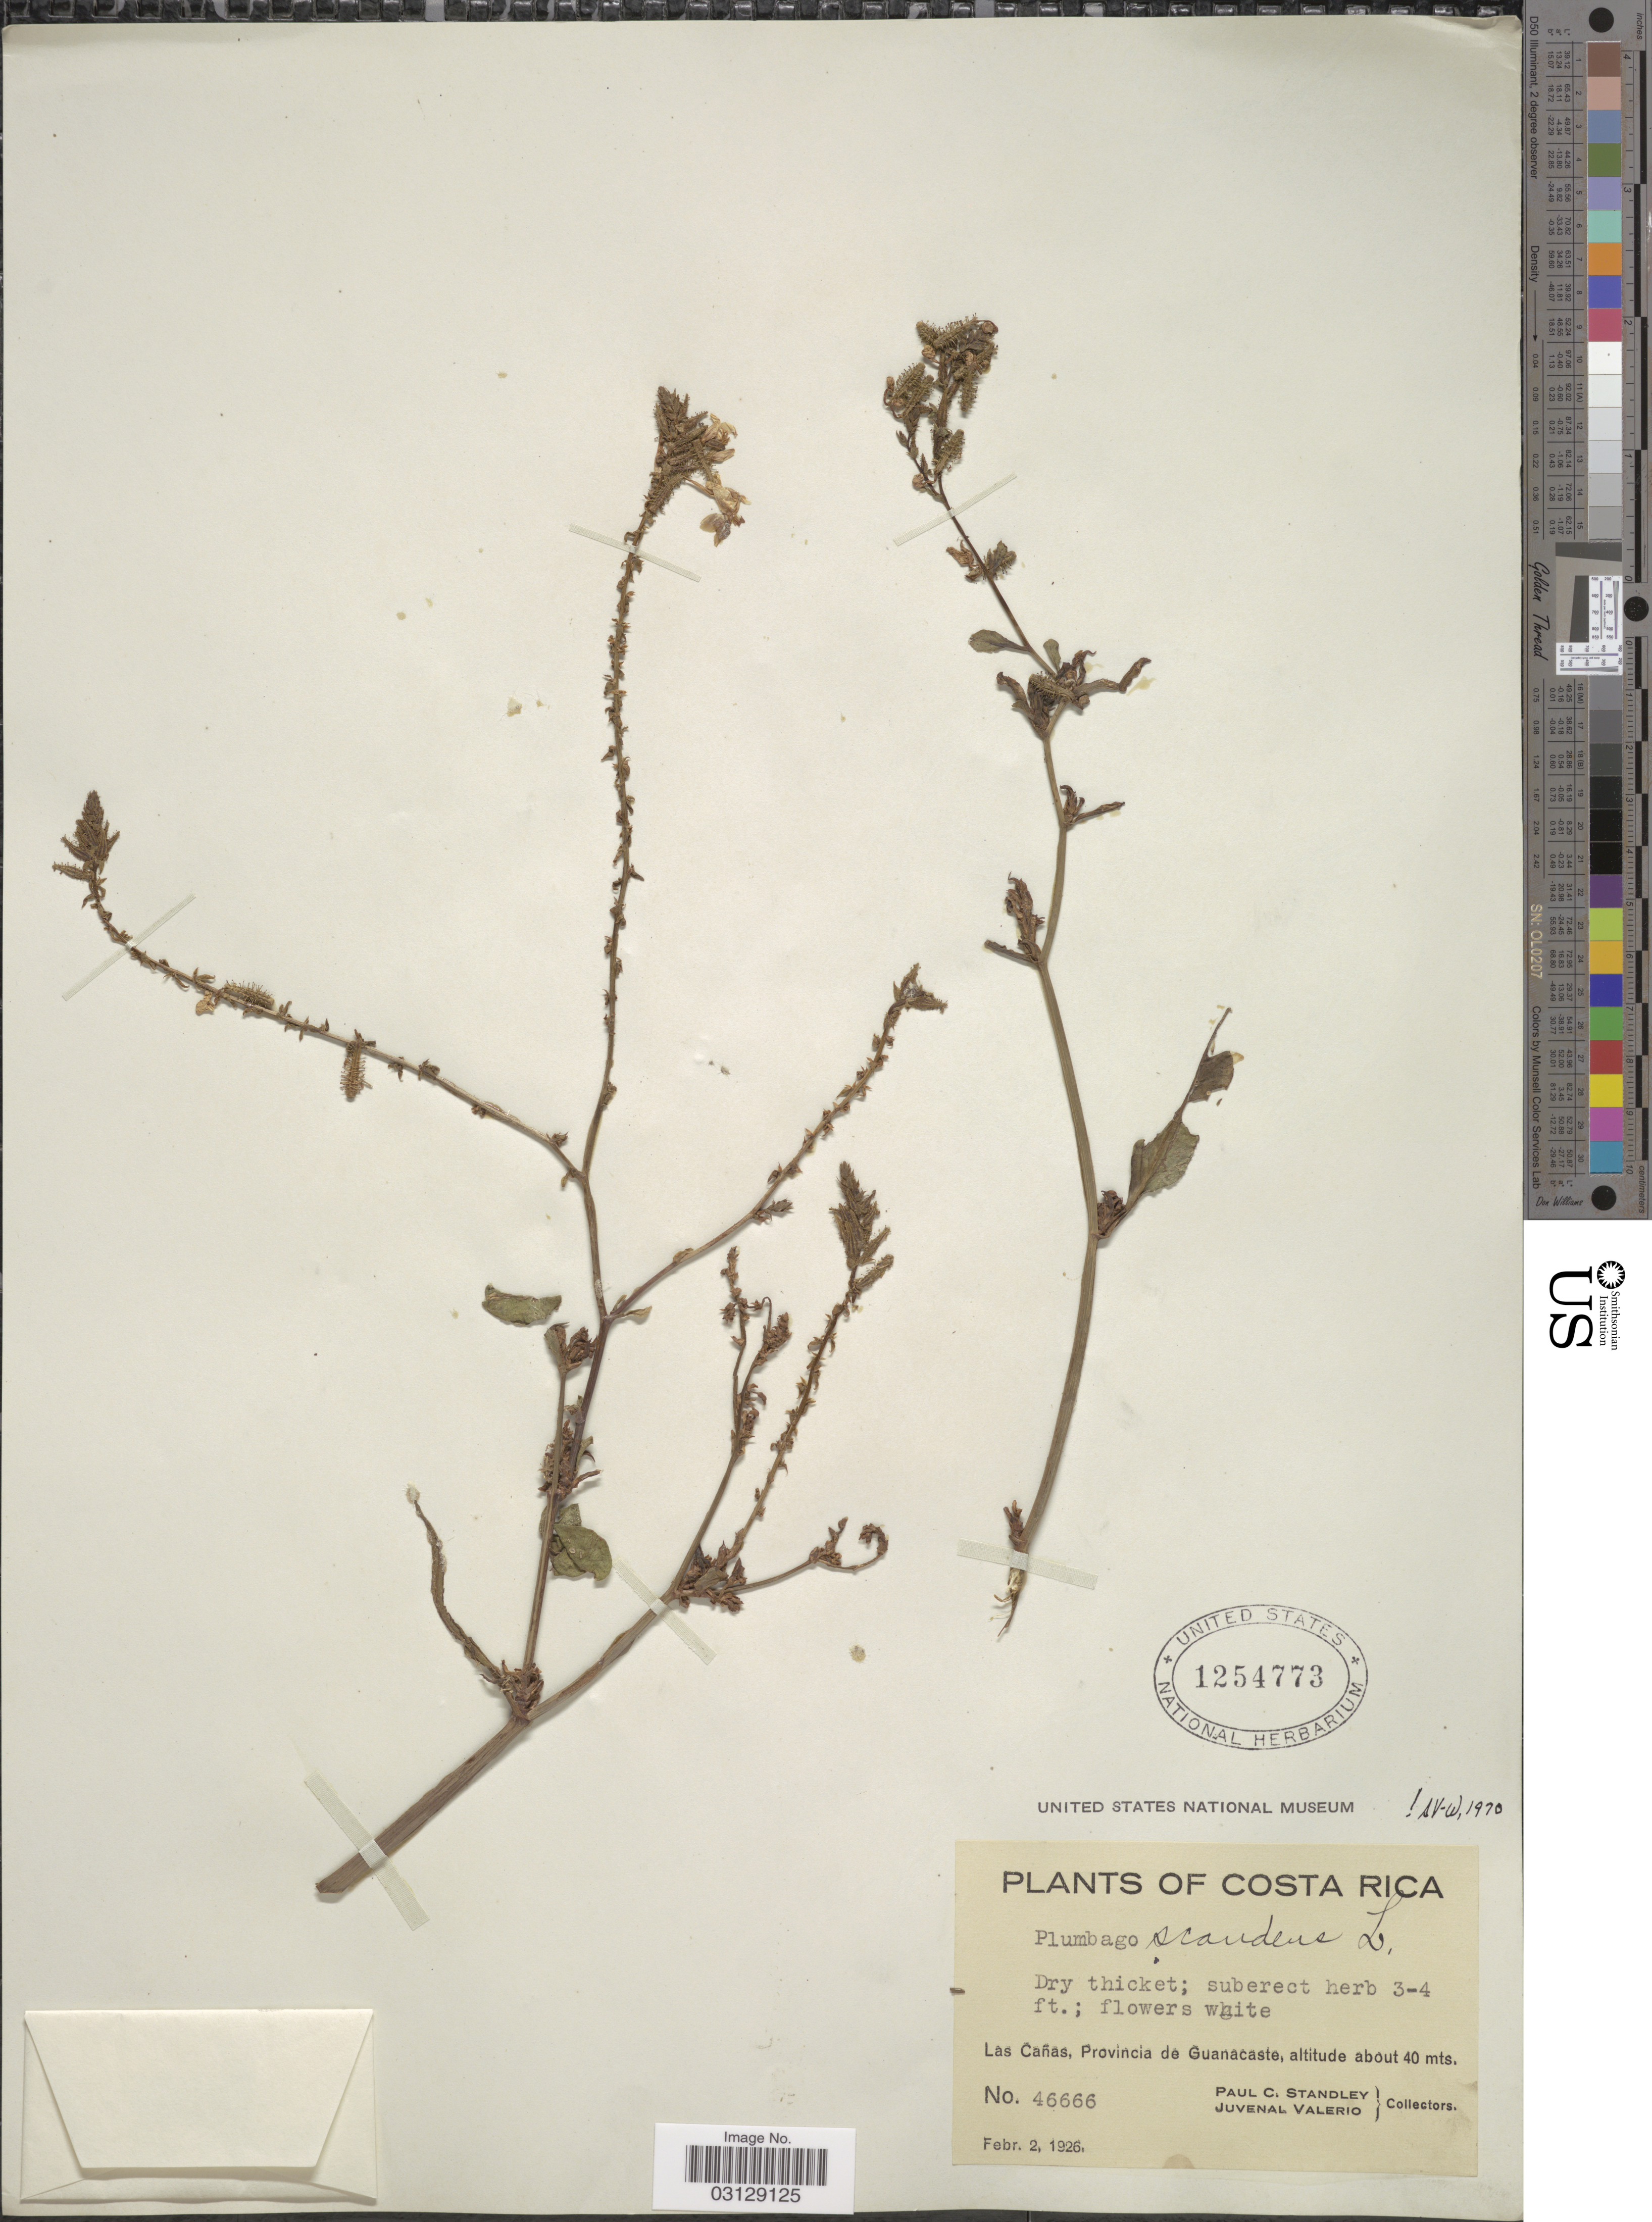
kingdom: Plantae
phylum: Tracheophyta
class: Magnoliopsida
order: Caryophyllales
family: Plumbaginaceae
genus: Plumbago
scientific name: Plumbago scandens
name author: L.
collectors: P. C. Standley & J. Valerio R.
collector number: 46666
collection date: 1926-02-02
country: Costa Rica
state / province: Guanacaste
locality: Las Cañas.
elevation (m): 40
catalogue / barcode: US 1254773